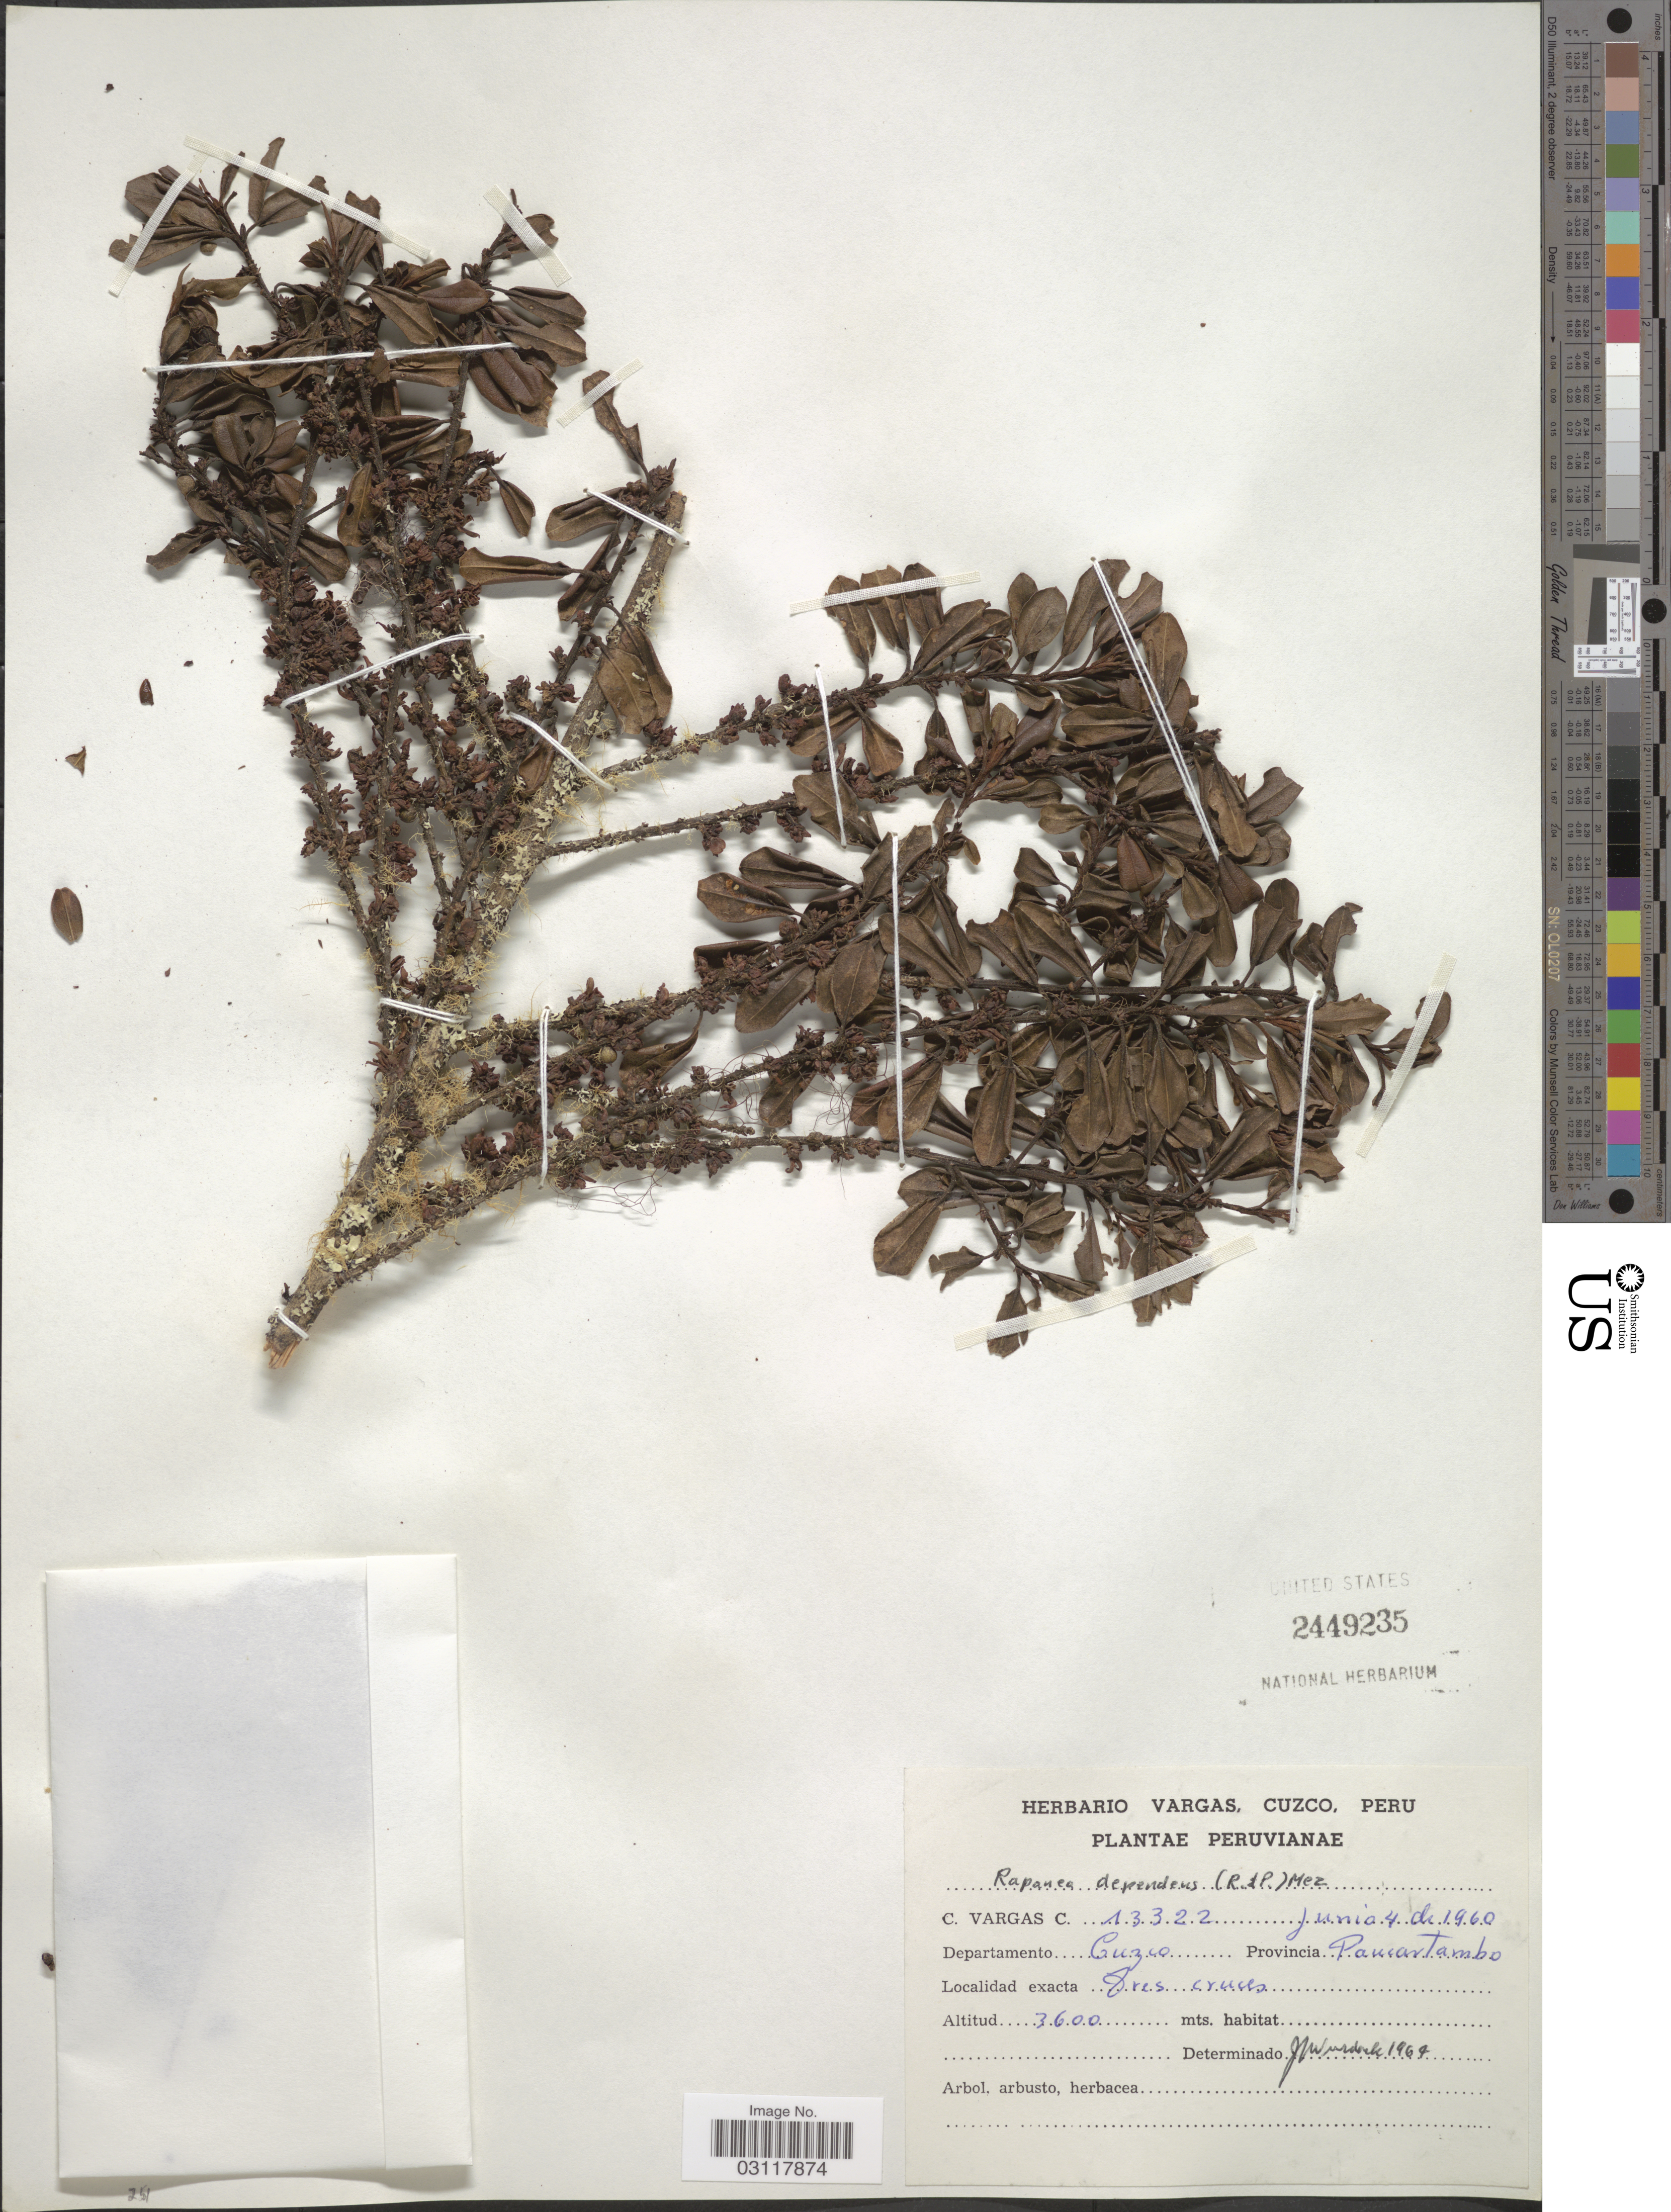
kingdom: Plantae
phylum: Tracheophyta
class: Magnoliopsida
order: Ericales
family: Primulaceae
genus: Rapanea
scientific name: Rapanea dependens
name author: (Ruiz & Pav.) Mez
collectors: C. Vargas Calderón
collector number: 13322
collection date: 1960-06-04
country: Peru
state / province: Cusco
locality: Departamento Cuzco. Provincia Paucartambo. Tres cruces.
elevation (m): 3600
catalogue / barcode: US 2449235